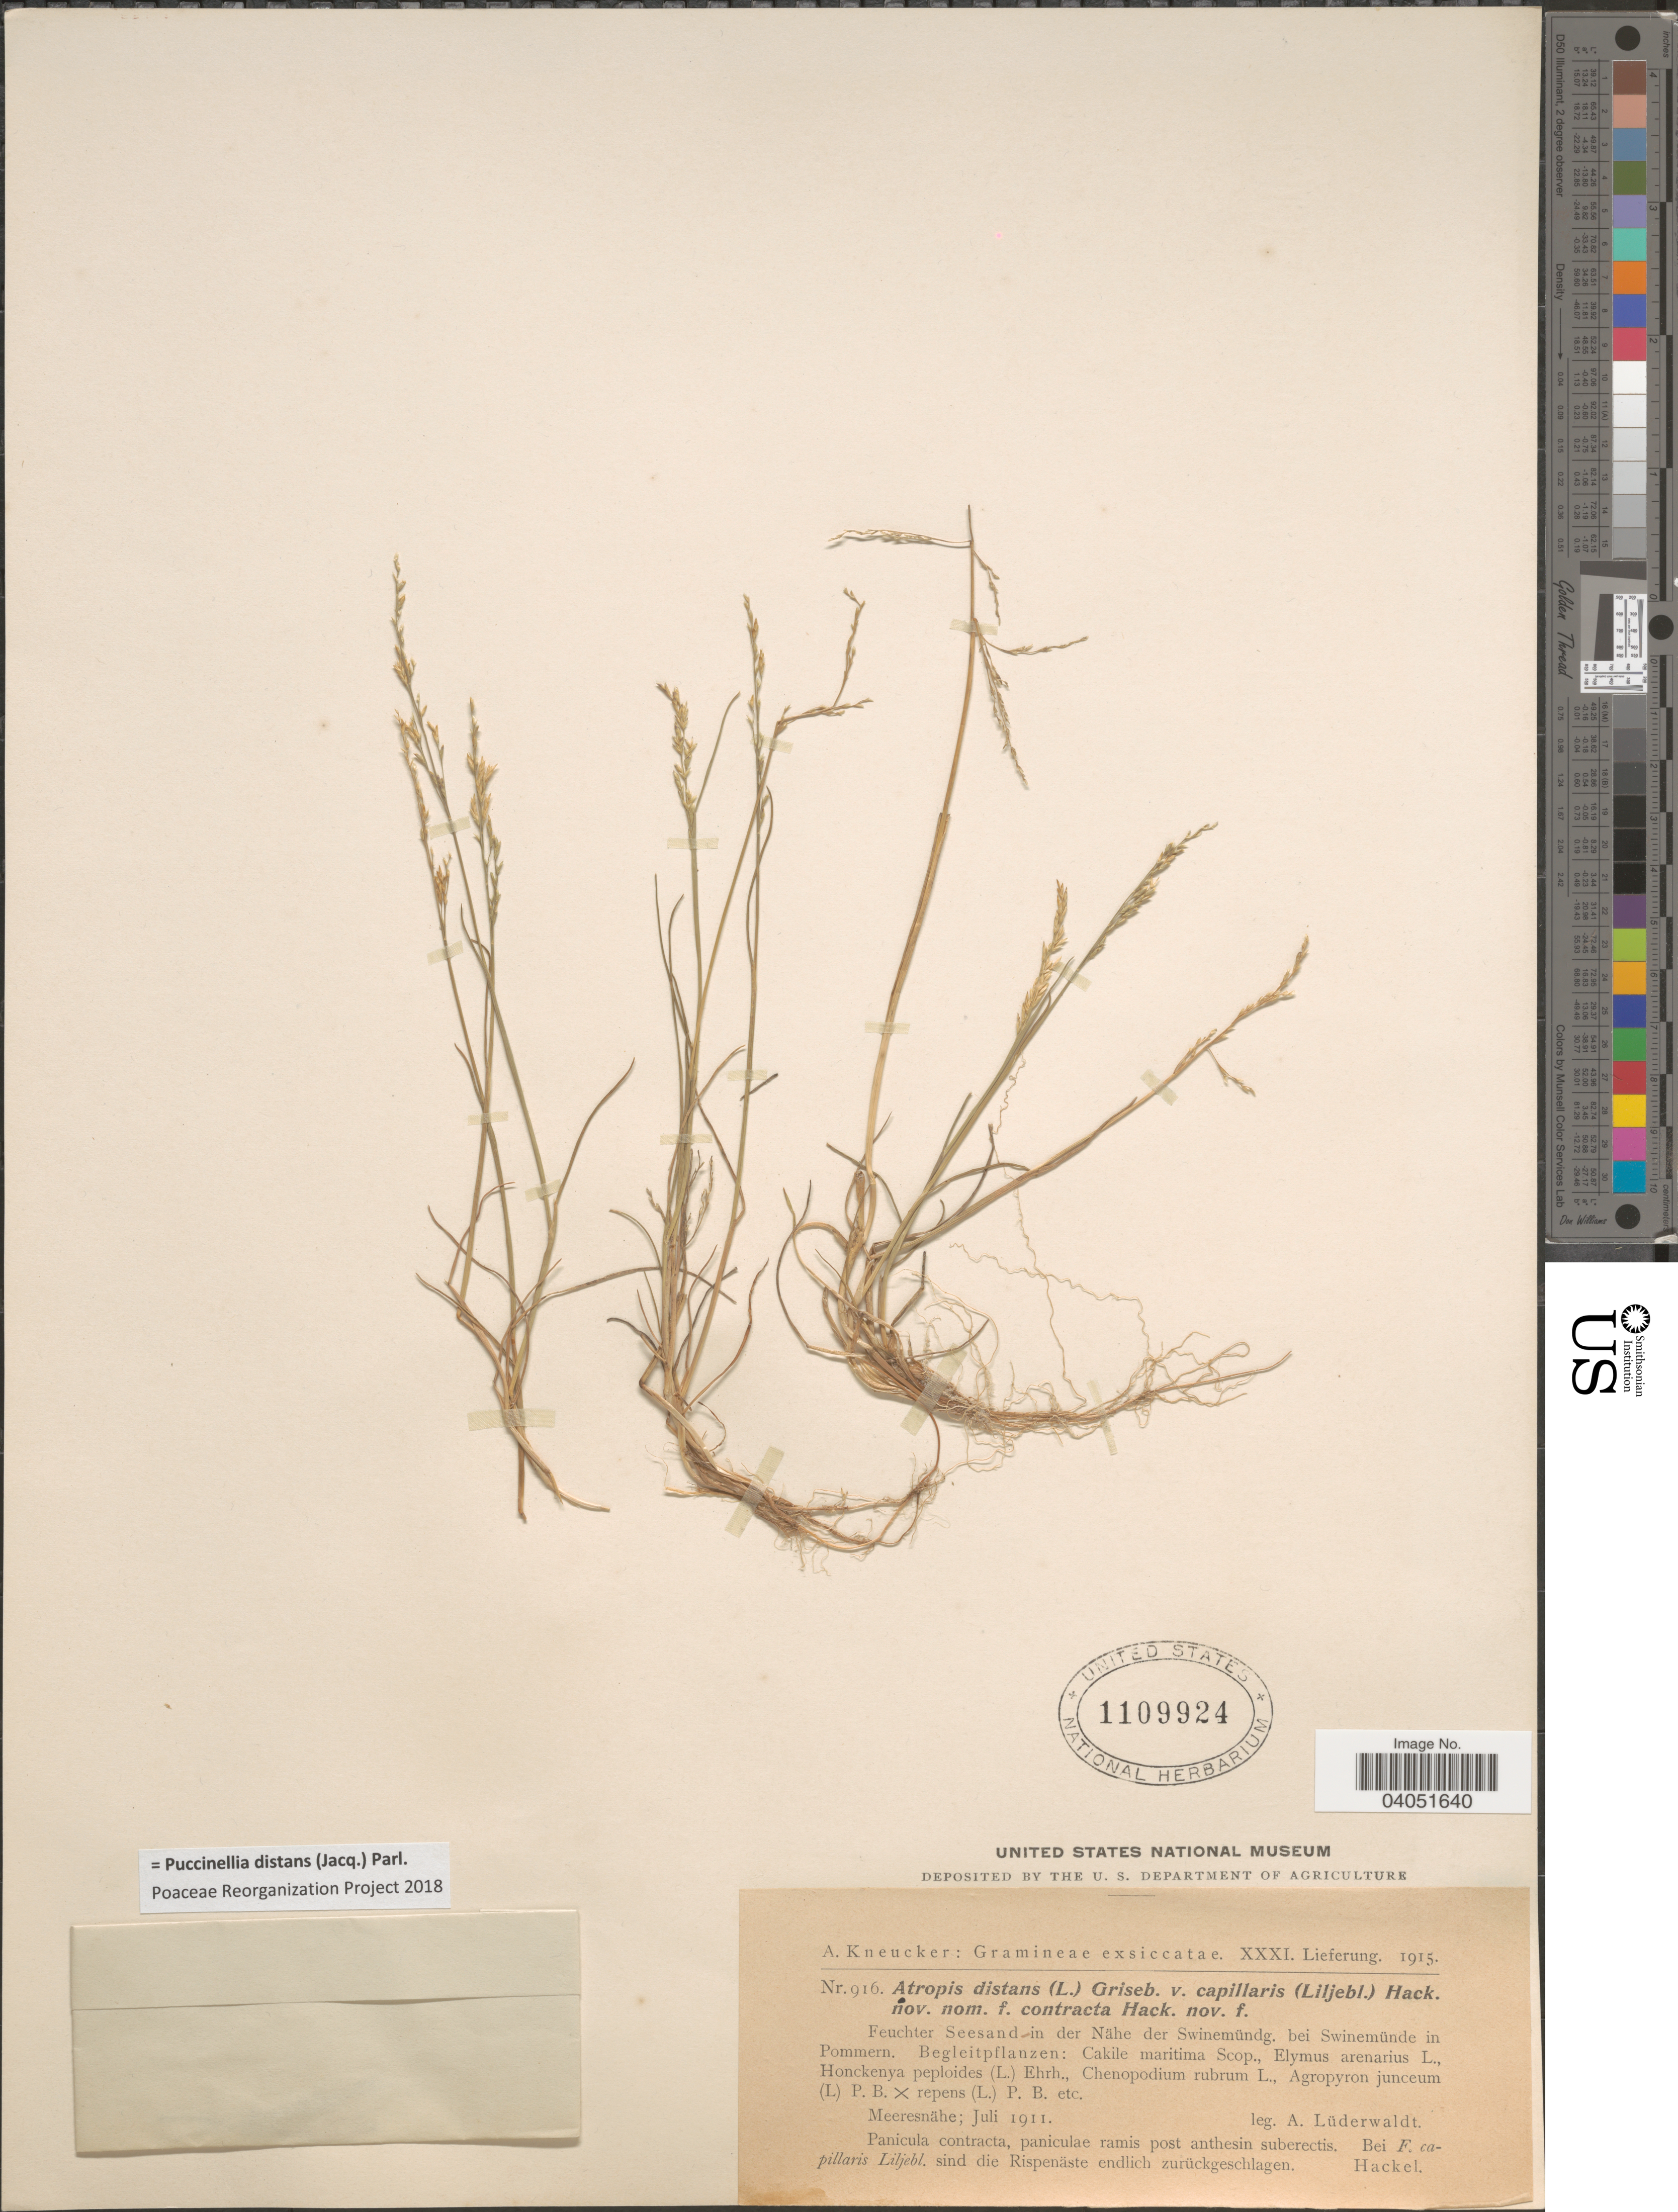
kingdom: Plantae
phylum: Tracheophyta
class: Liliopsida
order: Poales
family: Poaceae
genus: Puccinellia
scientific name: Puccinellia distans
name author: (Jacq.) Parl.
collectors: A. Lüderwaldt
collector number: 916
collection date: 1911-07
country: Poland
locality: Feuchter Seesand in der Nähe der Swinemündg. bei Swinemünde in Pommern.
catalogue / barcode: US 1109924